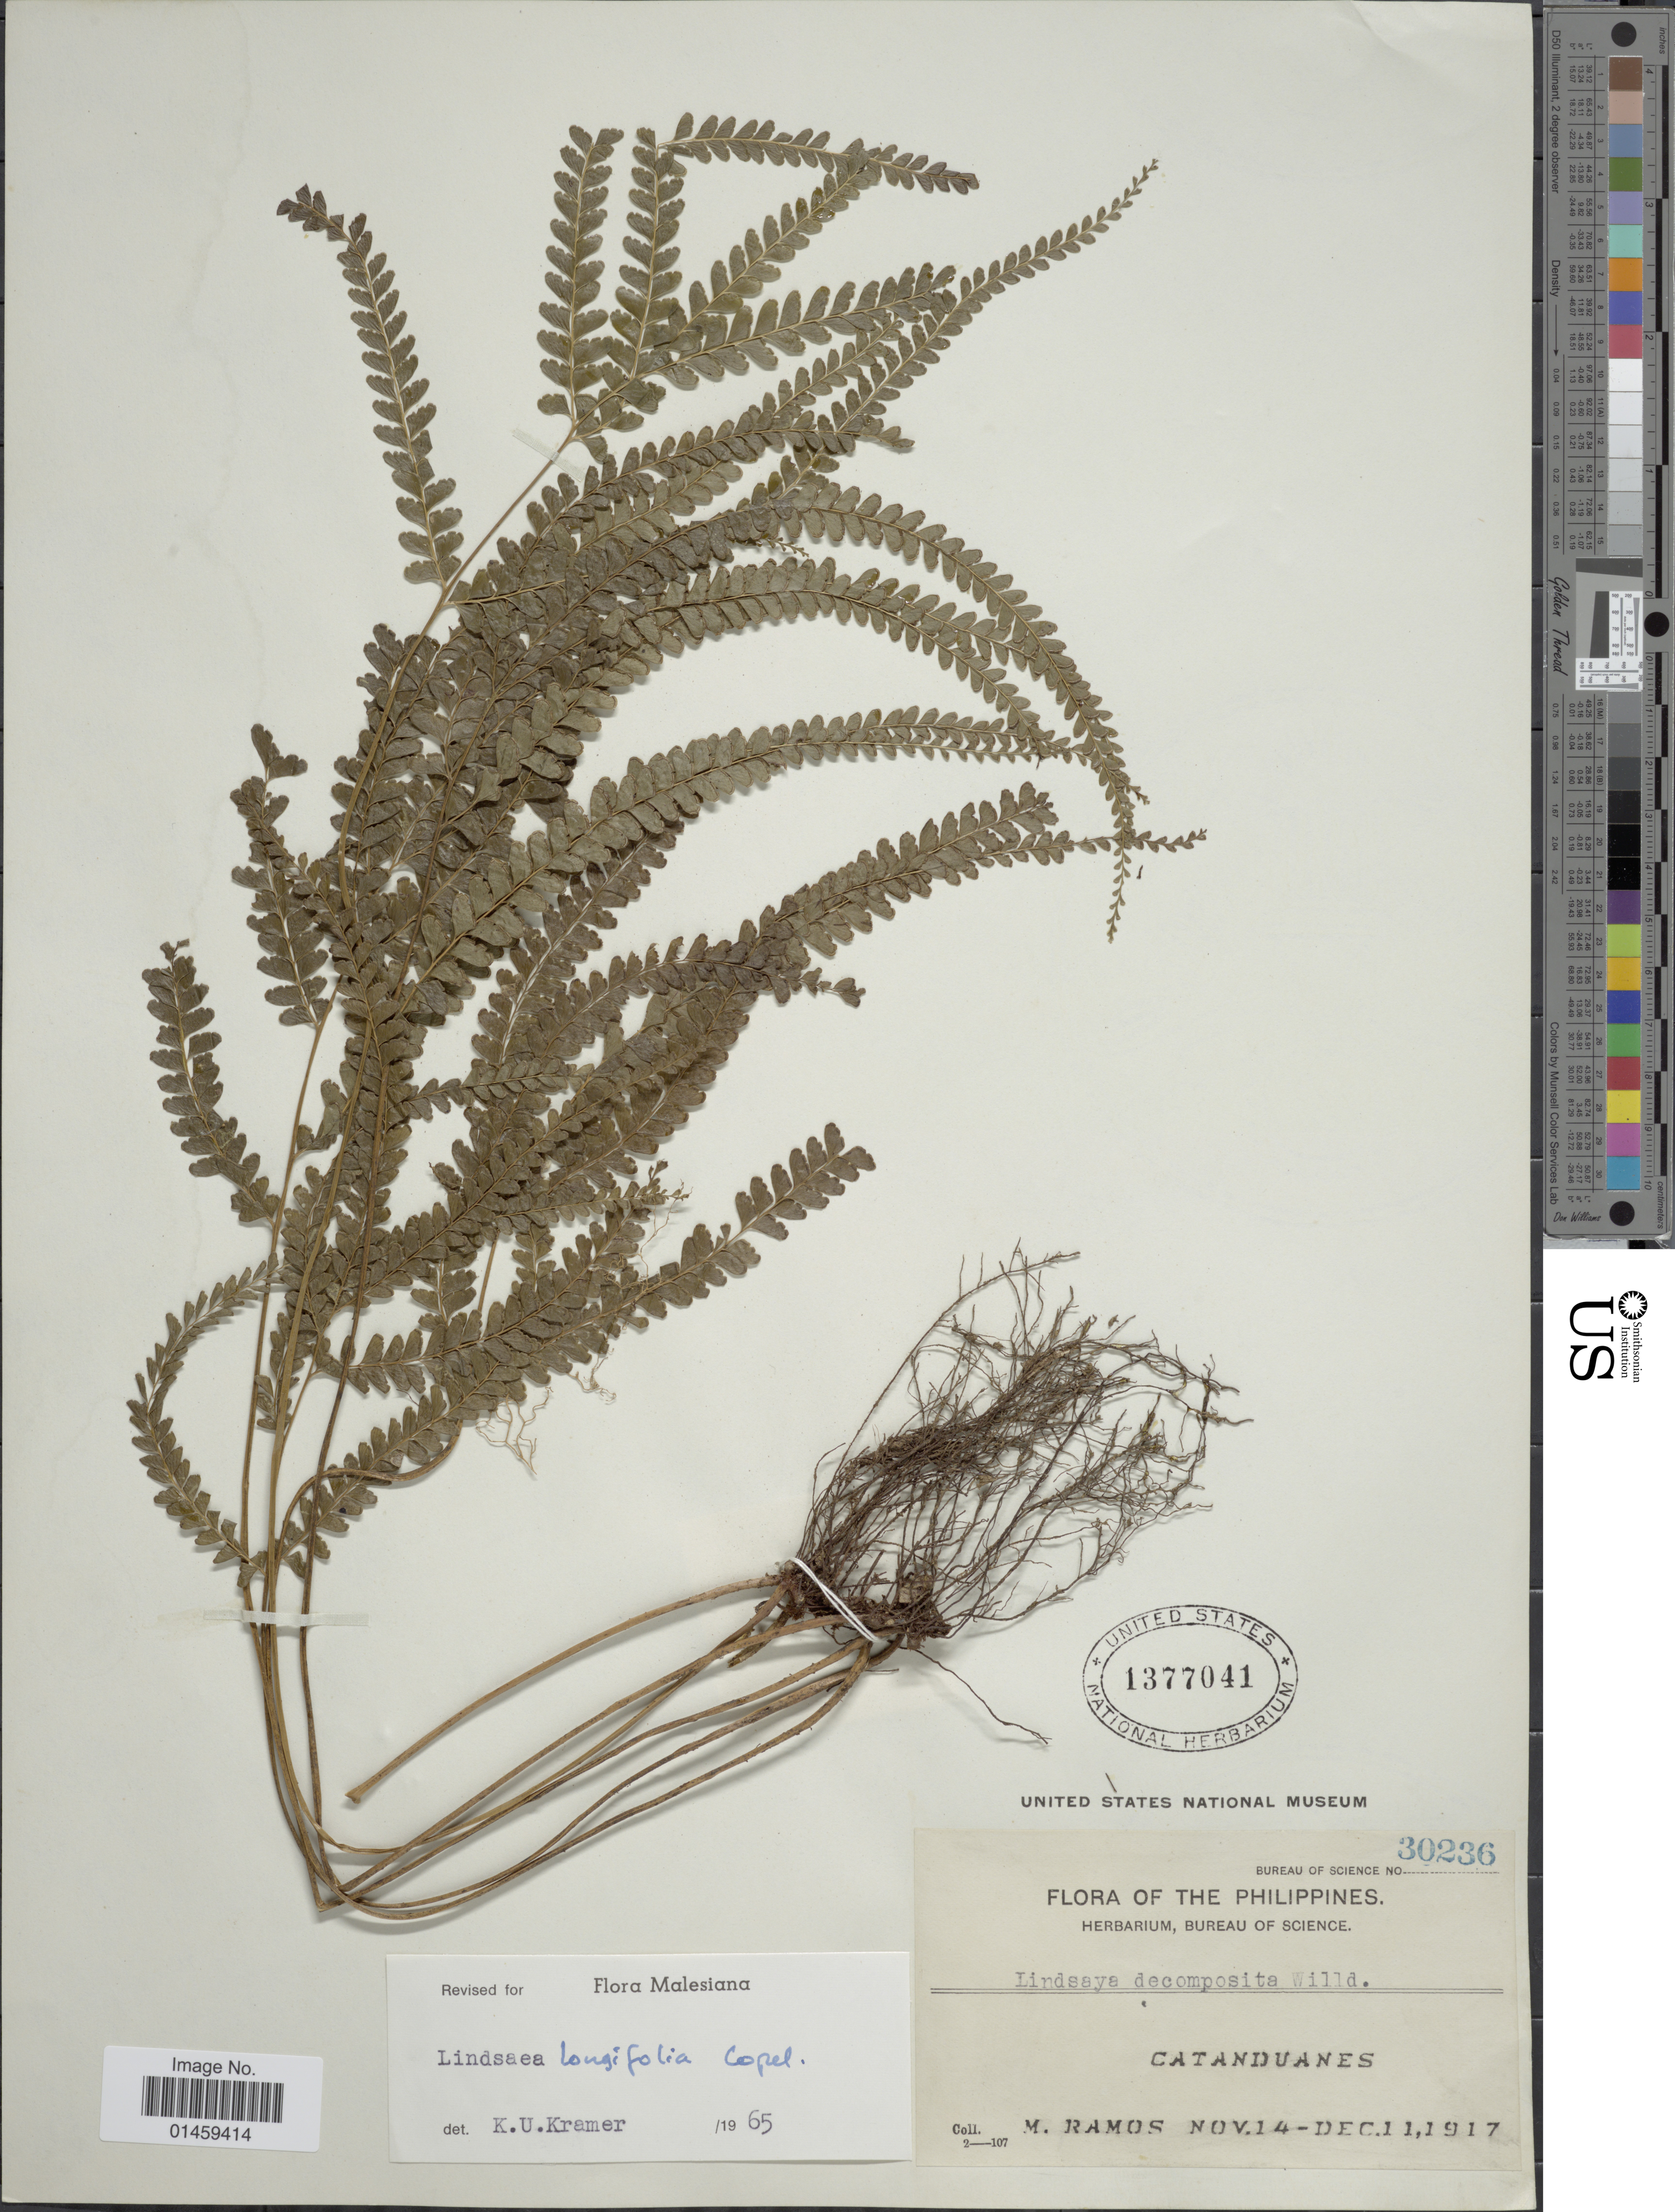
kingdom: Plantae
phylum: Tracheophyta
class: Polypodiopsida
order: Polypodiales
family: Lindsaeaceae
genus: Lindsaea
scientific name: Lindsaea longifolia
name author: Copel.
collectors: M. Ramos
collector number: Bureau of Science 30236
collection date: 1917-11-14/1917-12-11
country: Philippines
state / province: Bicol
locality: Catanduanes.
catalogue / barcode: US 1377041